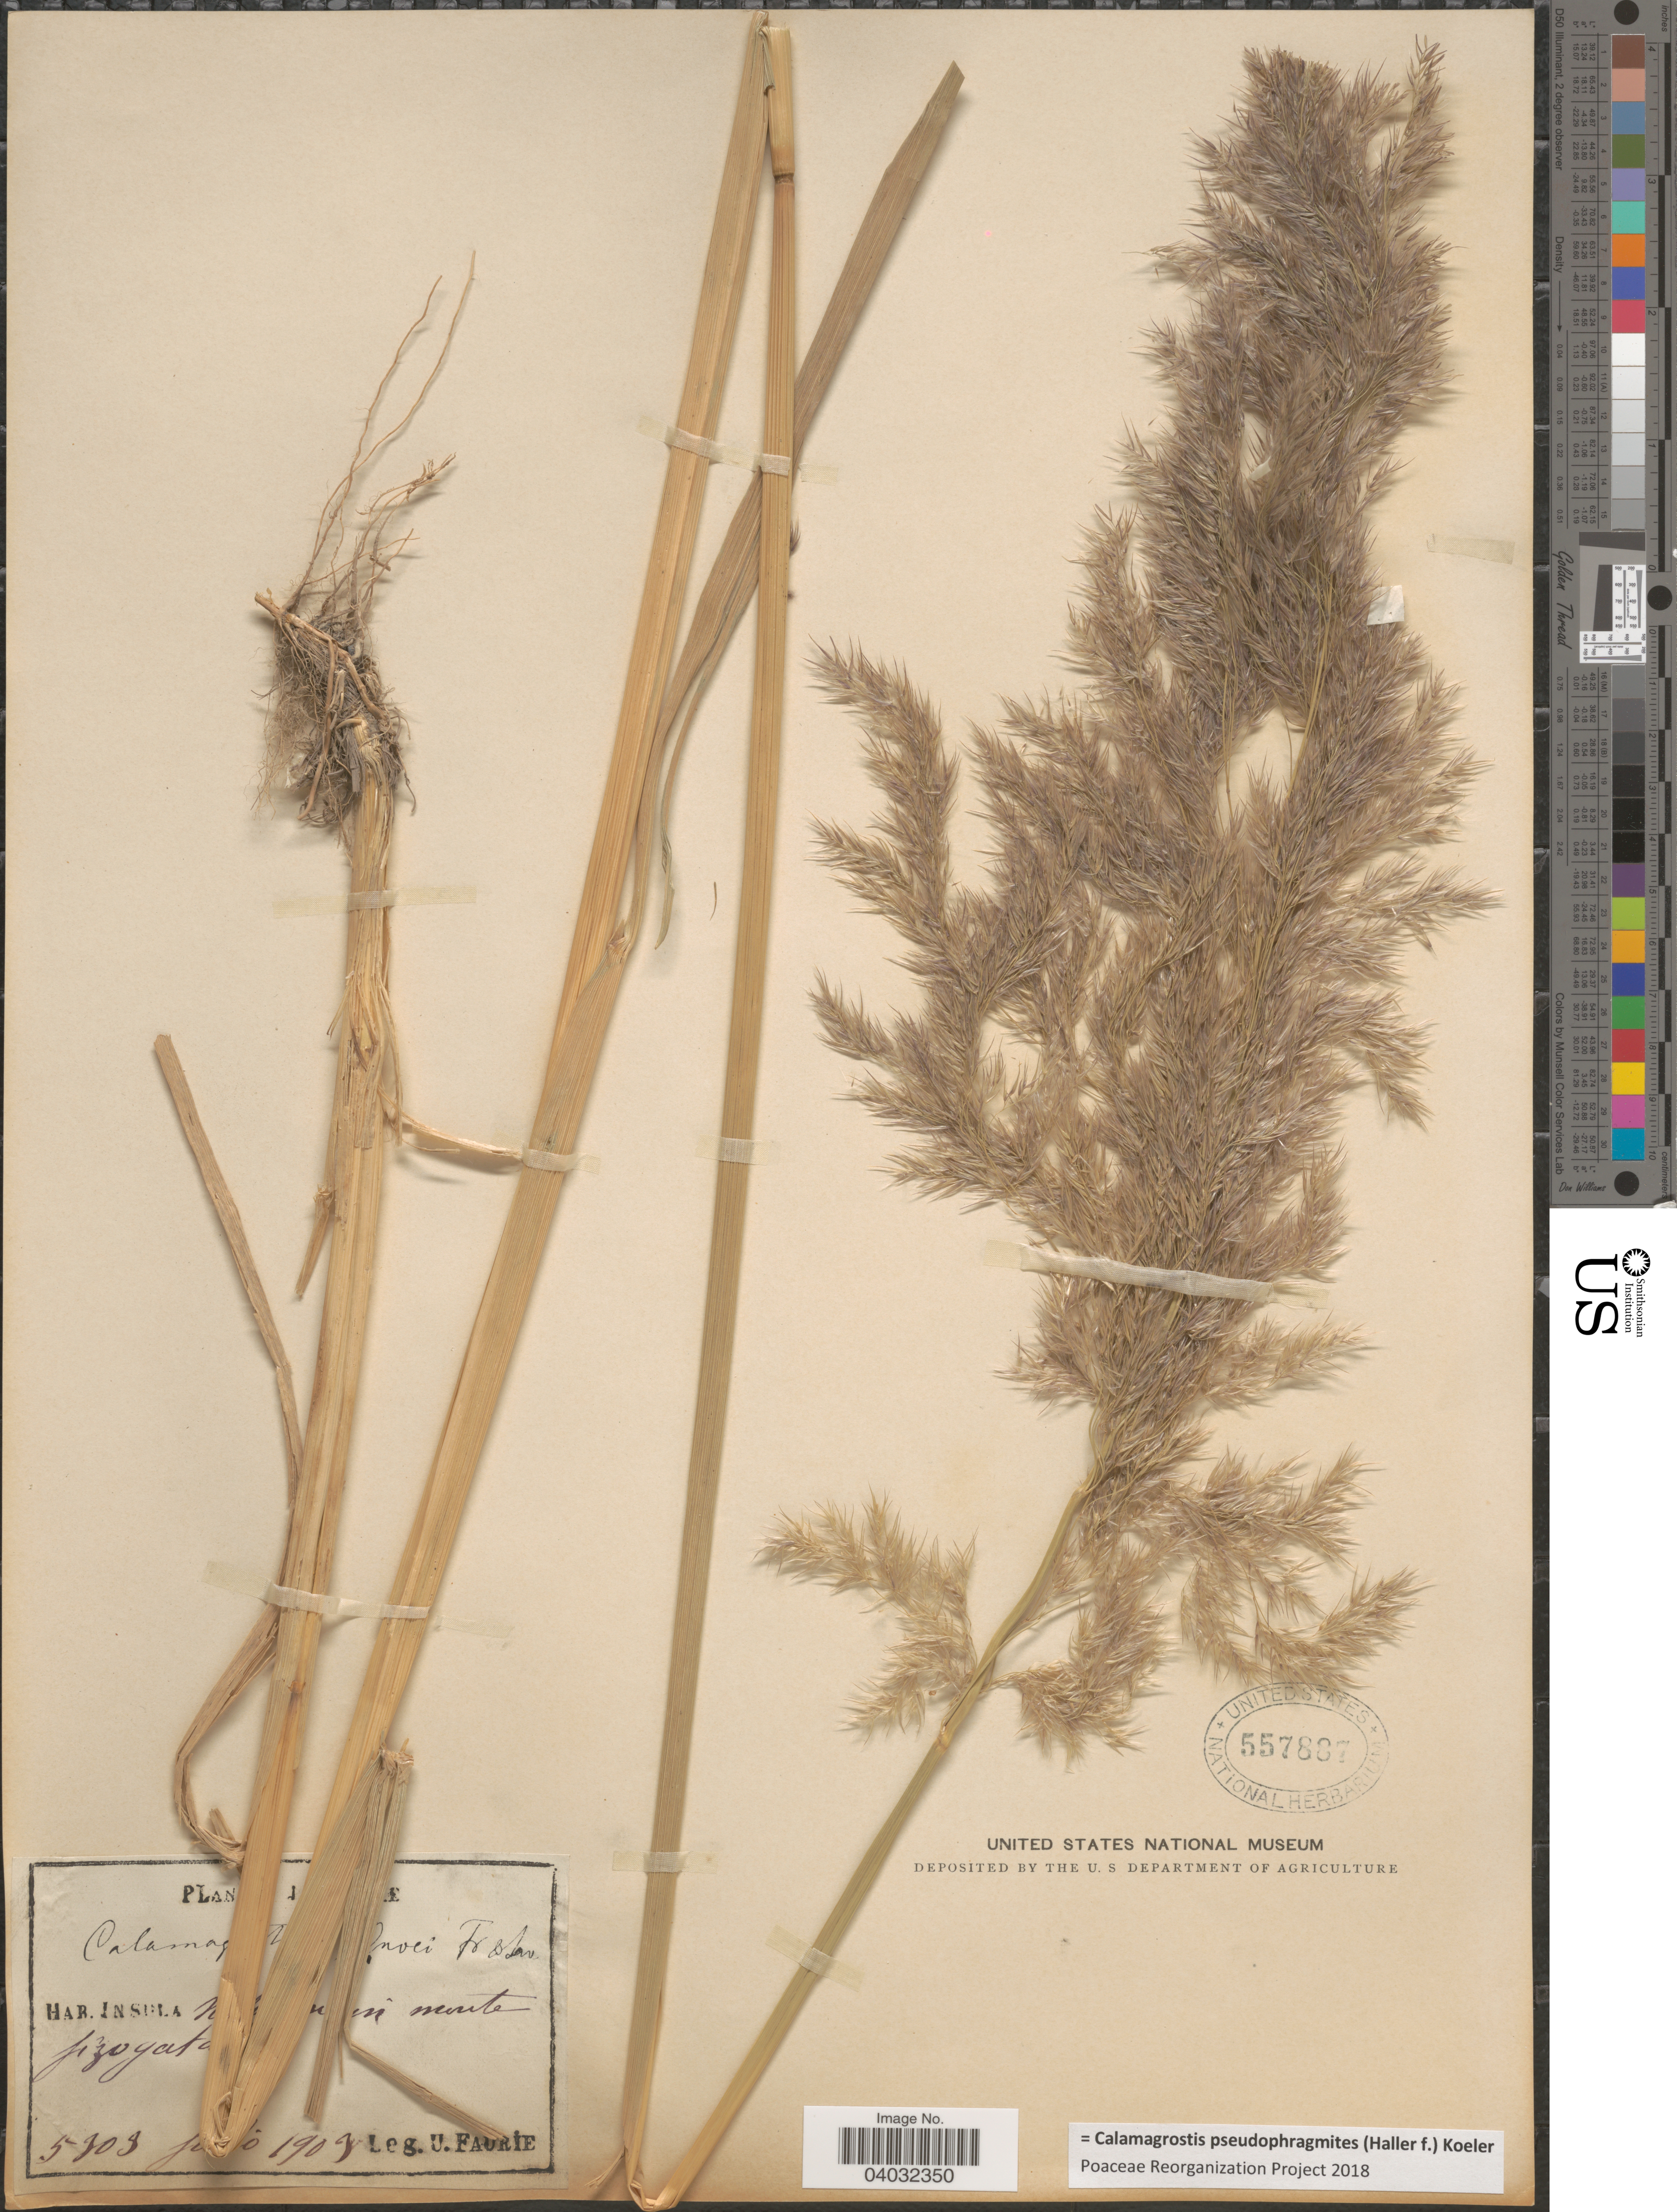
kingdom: Plantae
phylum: Tracheophyta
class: Liliopsida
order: Poales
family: Poaceae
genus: Calamagrostis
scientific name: Calamagrostis pseudophragmites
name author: (Haller f.) Koeler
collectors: U. Faurie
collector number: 5303*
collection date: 1903-07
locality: [illegible text]. Insula [illegible text]n monte fizogat[illegible text].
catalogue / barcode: US 557887